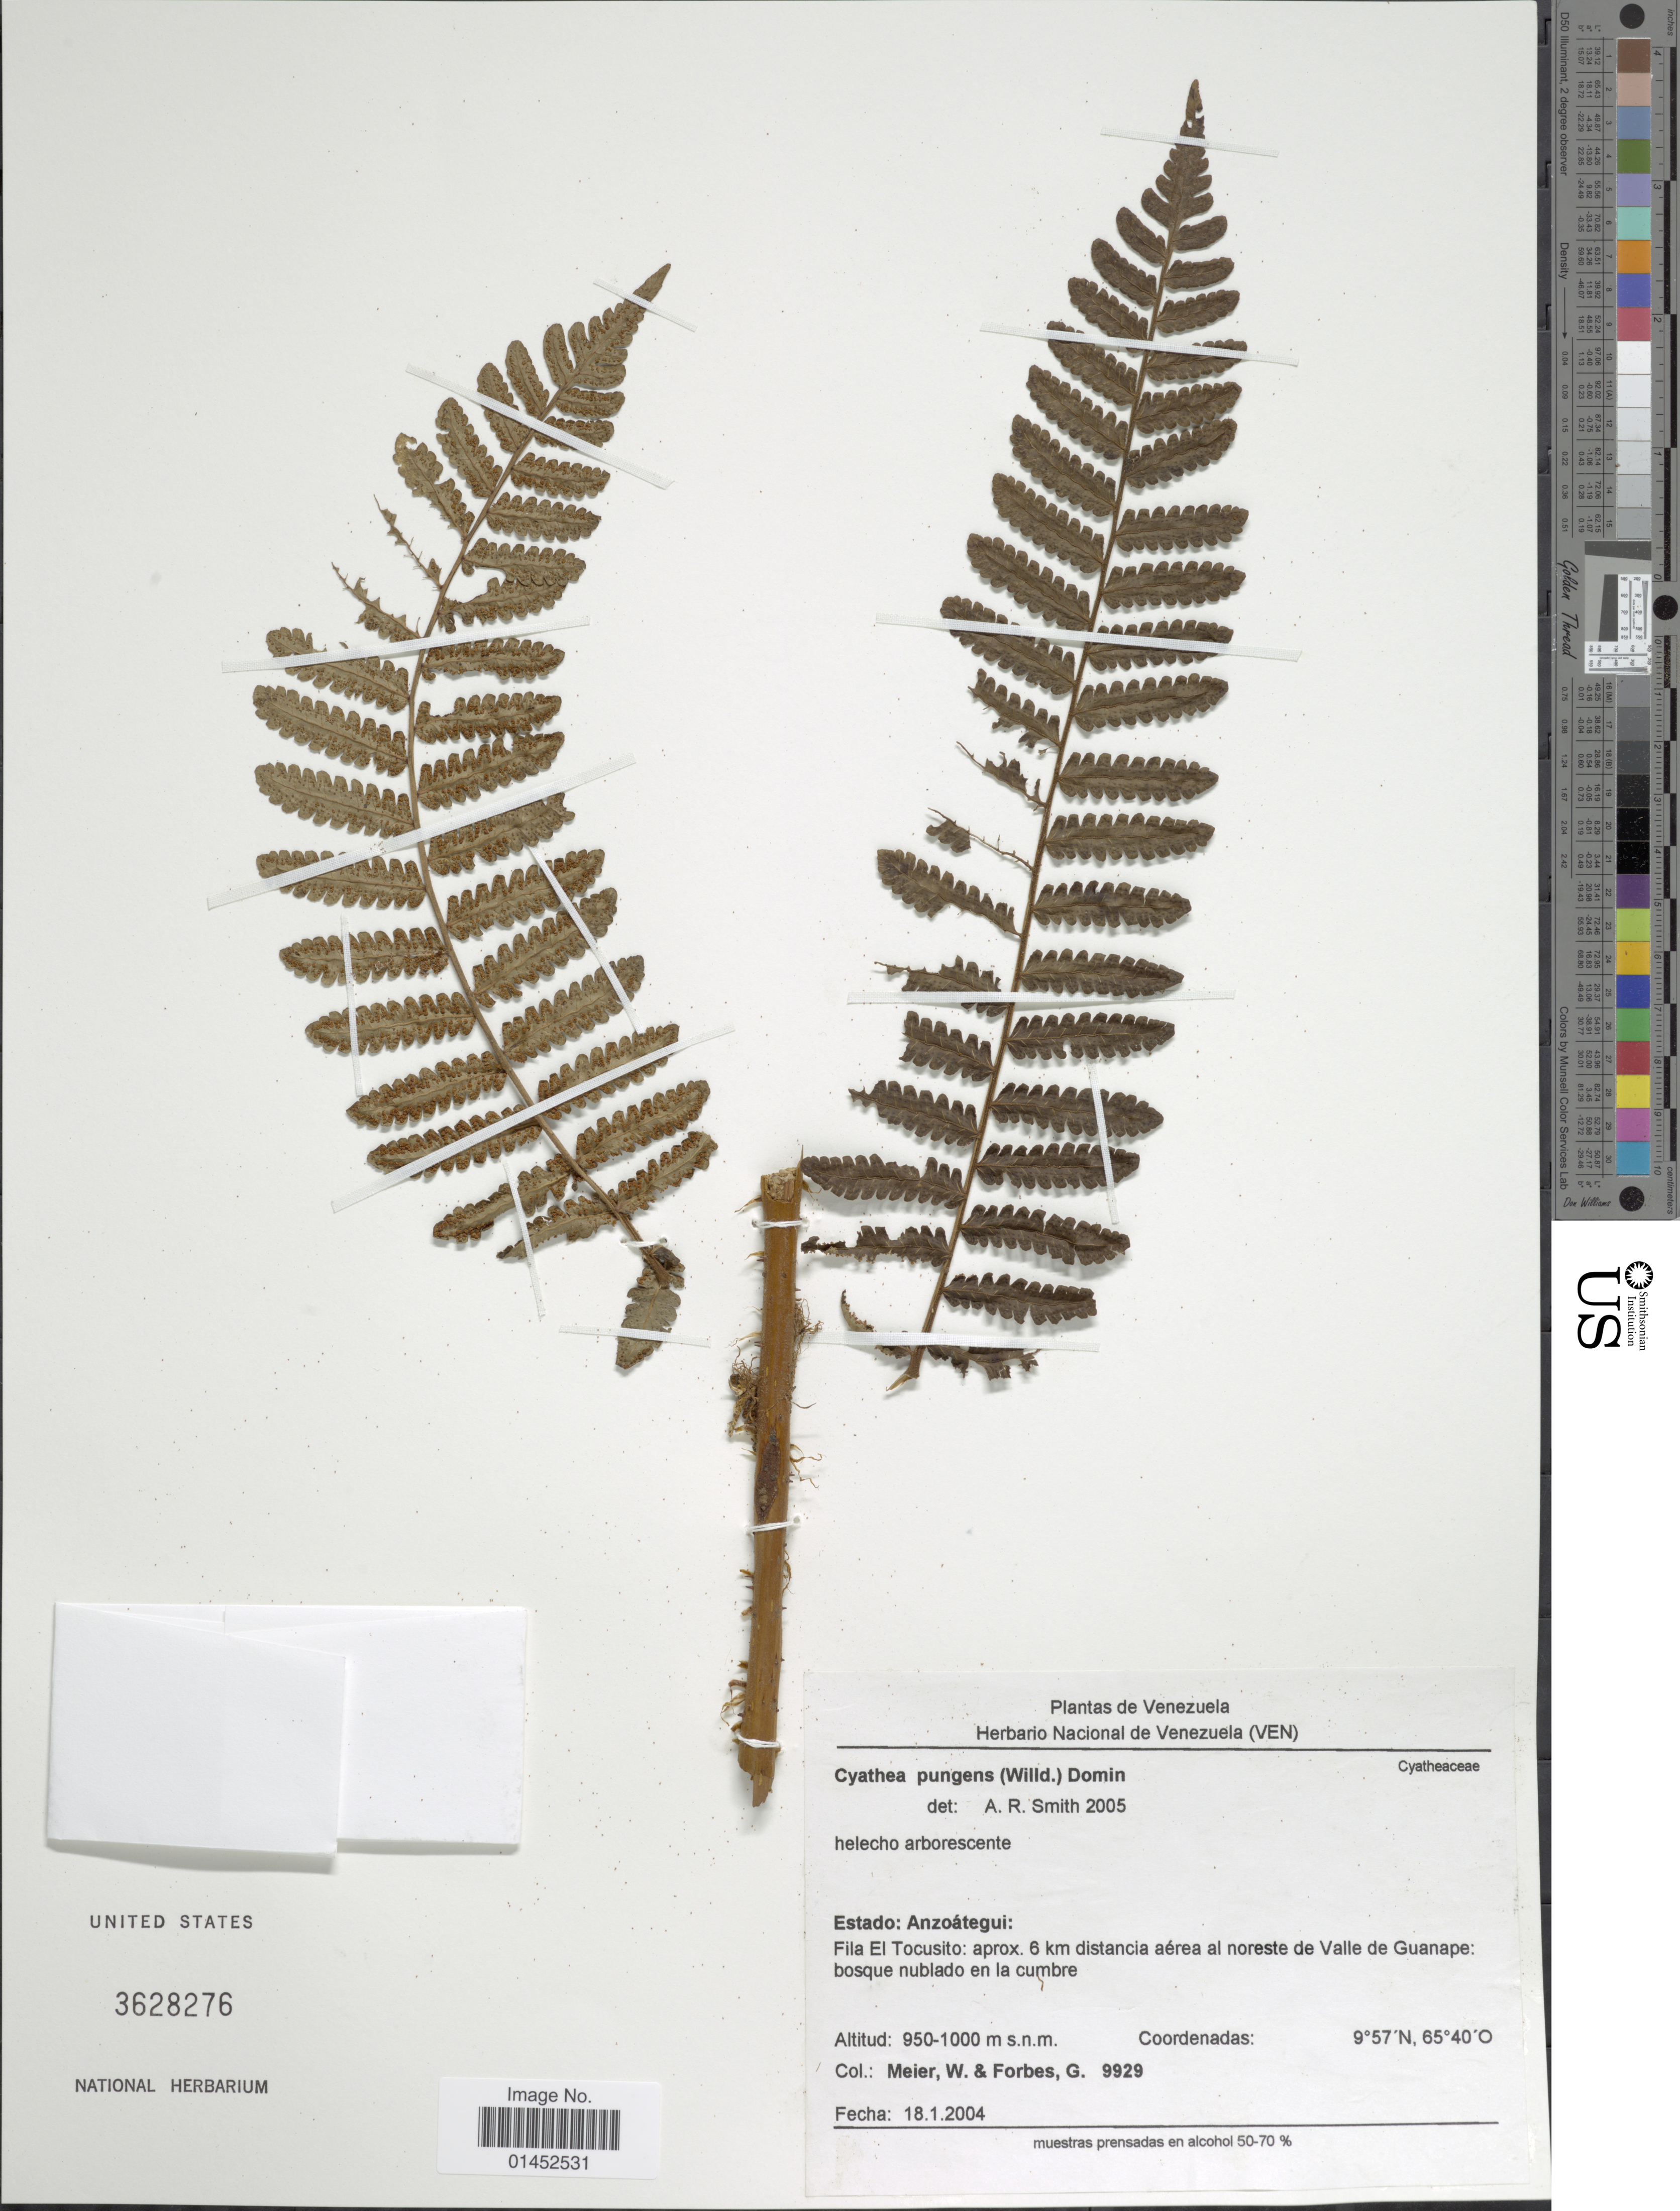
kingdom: Plantae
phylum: Tracheophyta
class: Polypodiopsida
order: Cyatheales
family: Cyatheaceae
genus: Cyathea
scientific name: Cyathea pungens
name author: (Willd.) Domin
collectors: W. Meier & G. Forbes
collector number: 9929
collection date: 2004-01-18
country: Venezuela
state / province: Anzoategui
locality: Fila El Tocusito: aprox. 6 km distancia aérea al noroeste de Vlle de Guanape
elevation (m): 950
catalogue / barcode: US 3628276